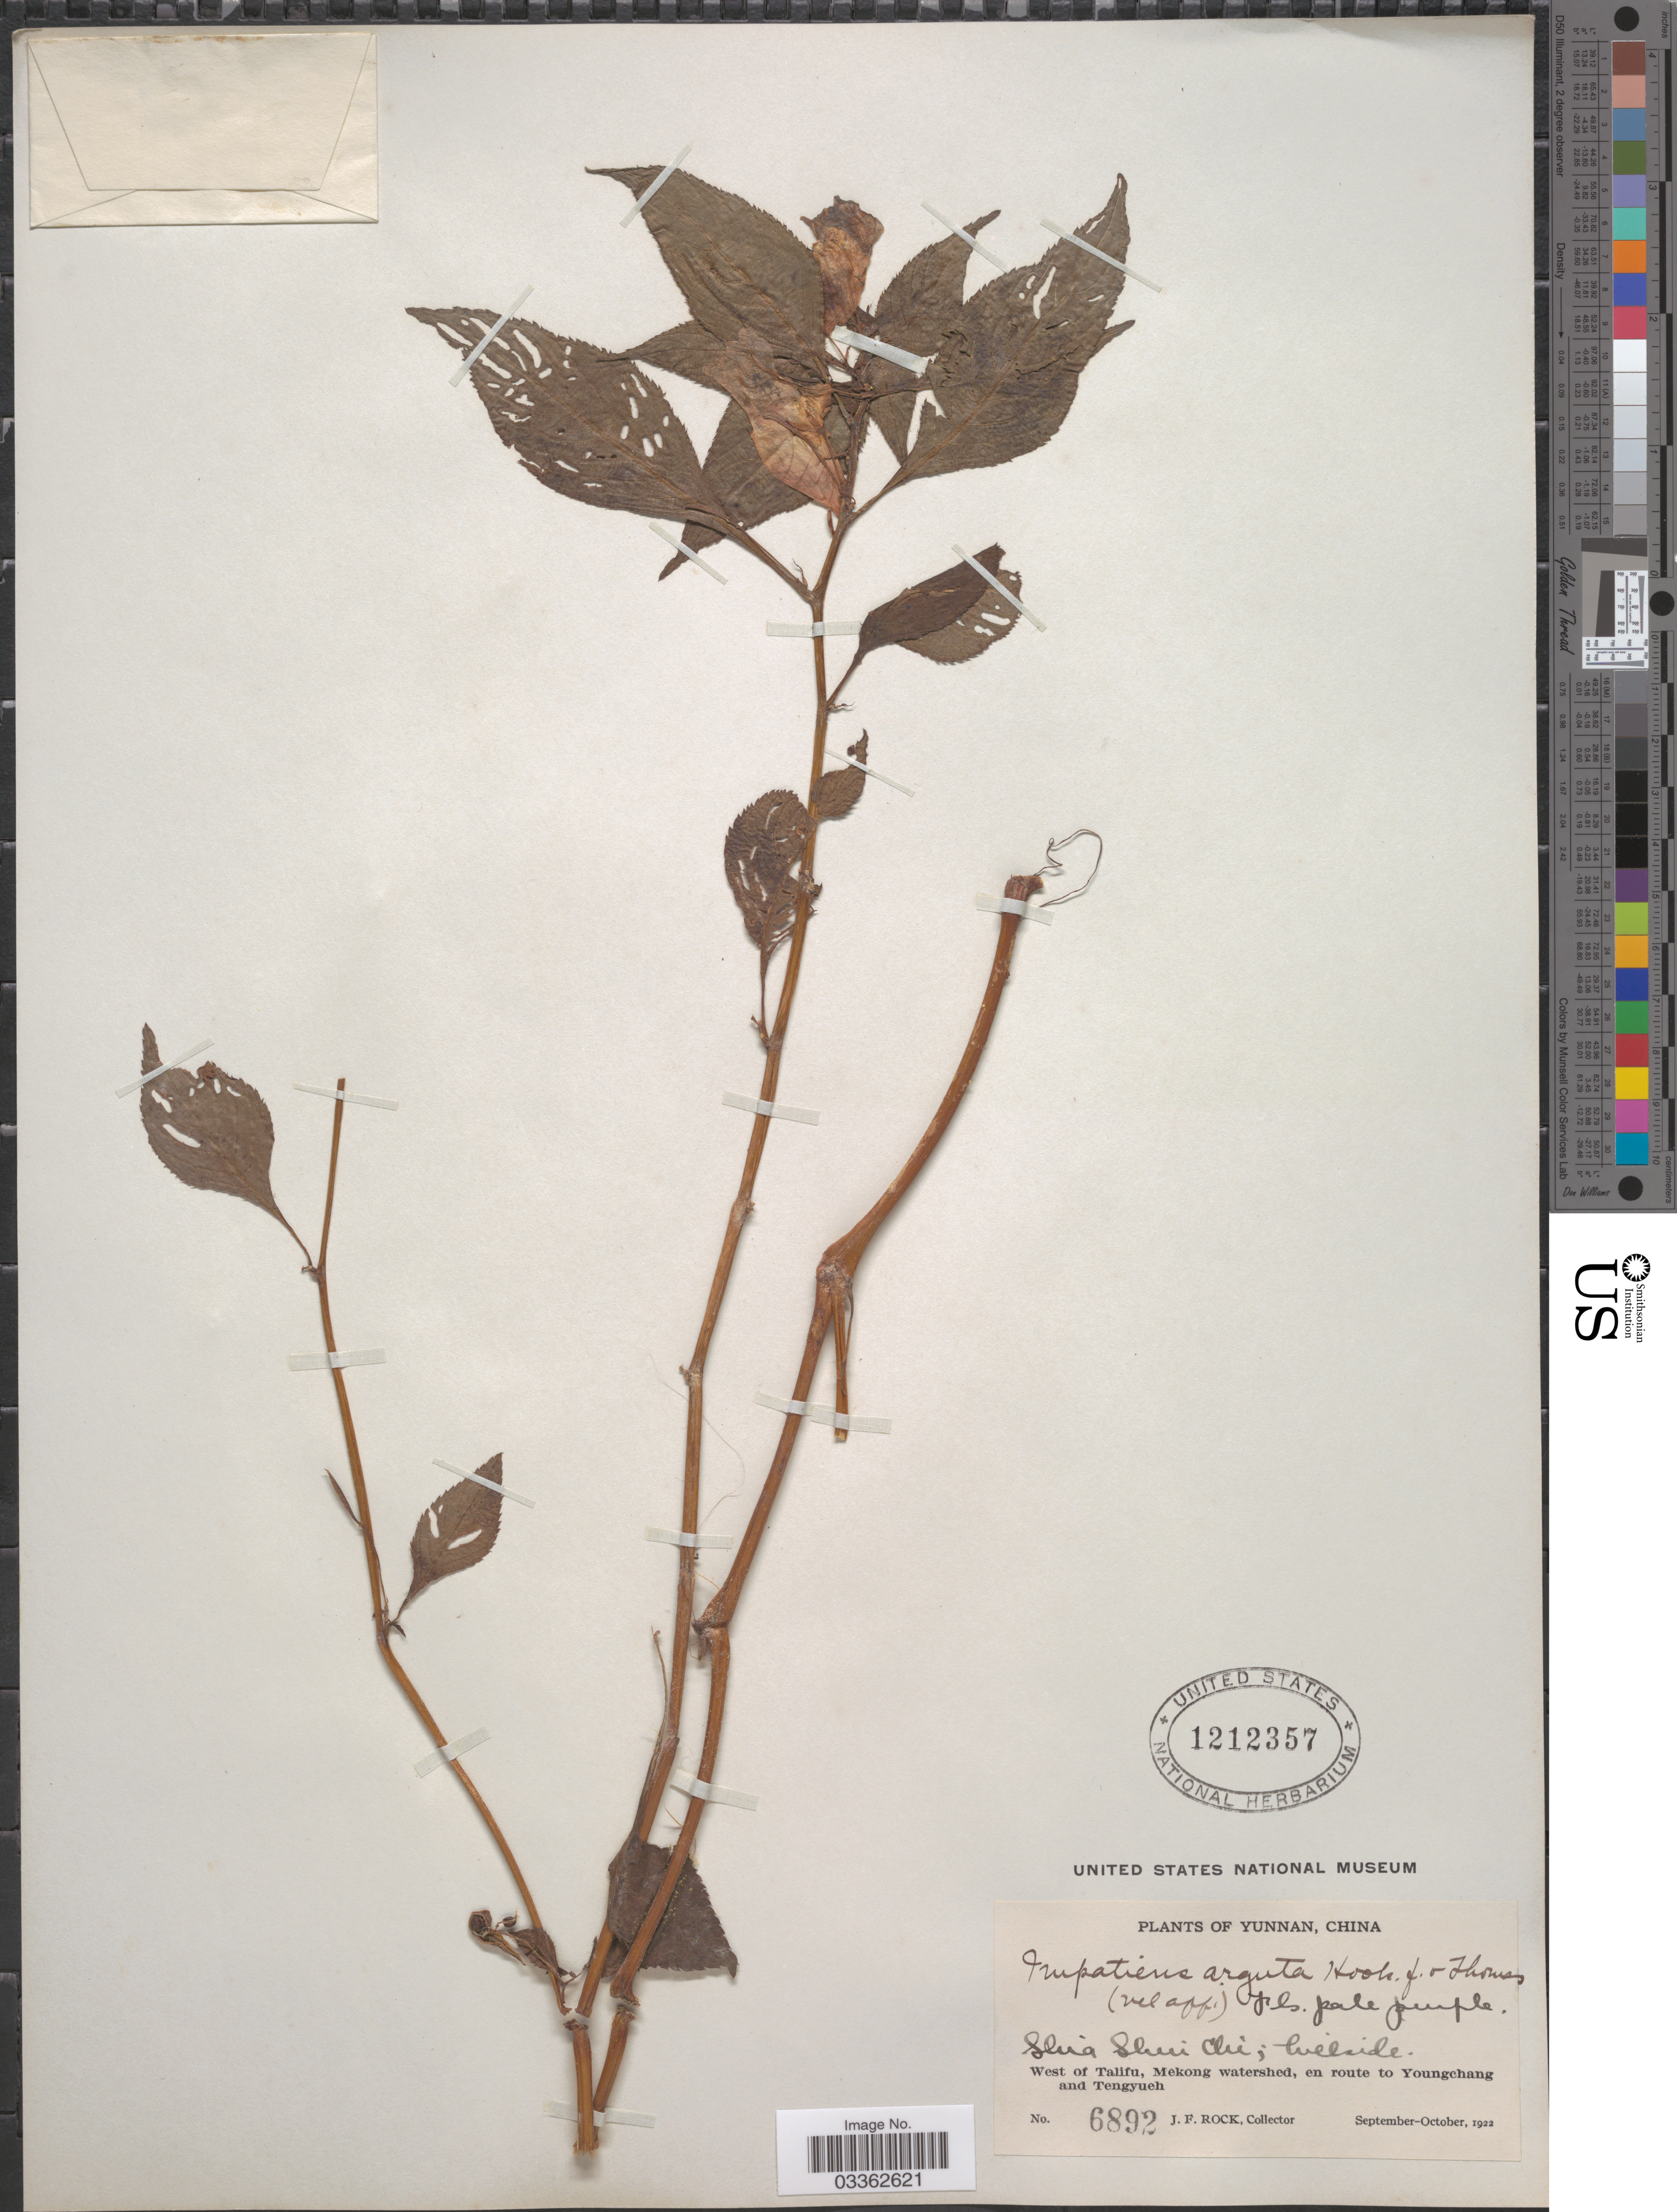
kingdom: Plantae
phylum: Tracheophyta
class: Magnoliopsida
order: Ericales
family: Balsaminaceae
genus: Impatiens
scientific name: Impatiens arguta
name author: Hook. f. & Thomson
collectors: J. Rock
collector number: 6892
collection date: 1922-09/1922-10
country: China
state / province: Yunnan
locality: Shia Shui Chi; hillside. West of Talifu, Mekong watershed, en route to Youngchang and Tengyueh.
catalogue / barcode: US 1212357